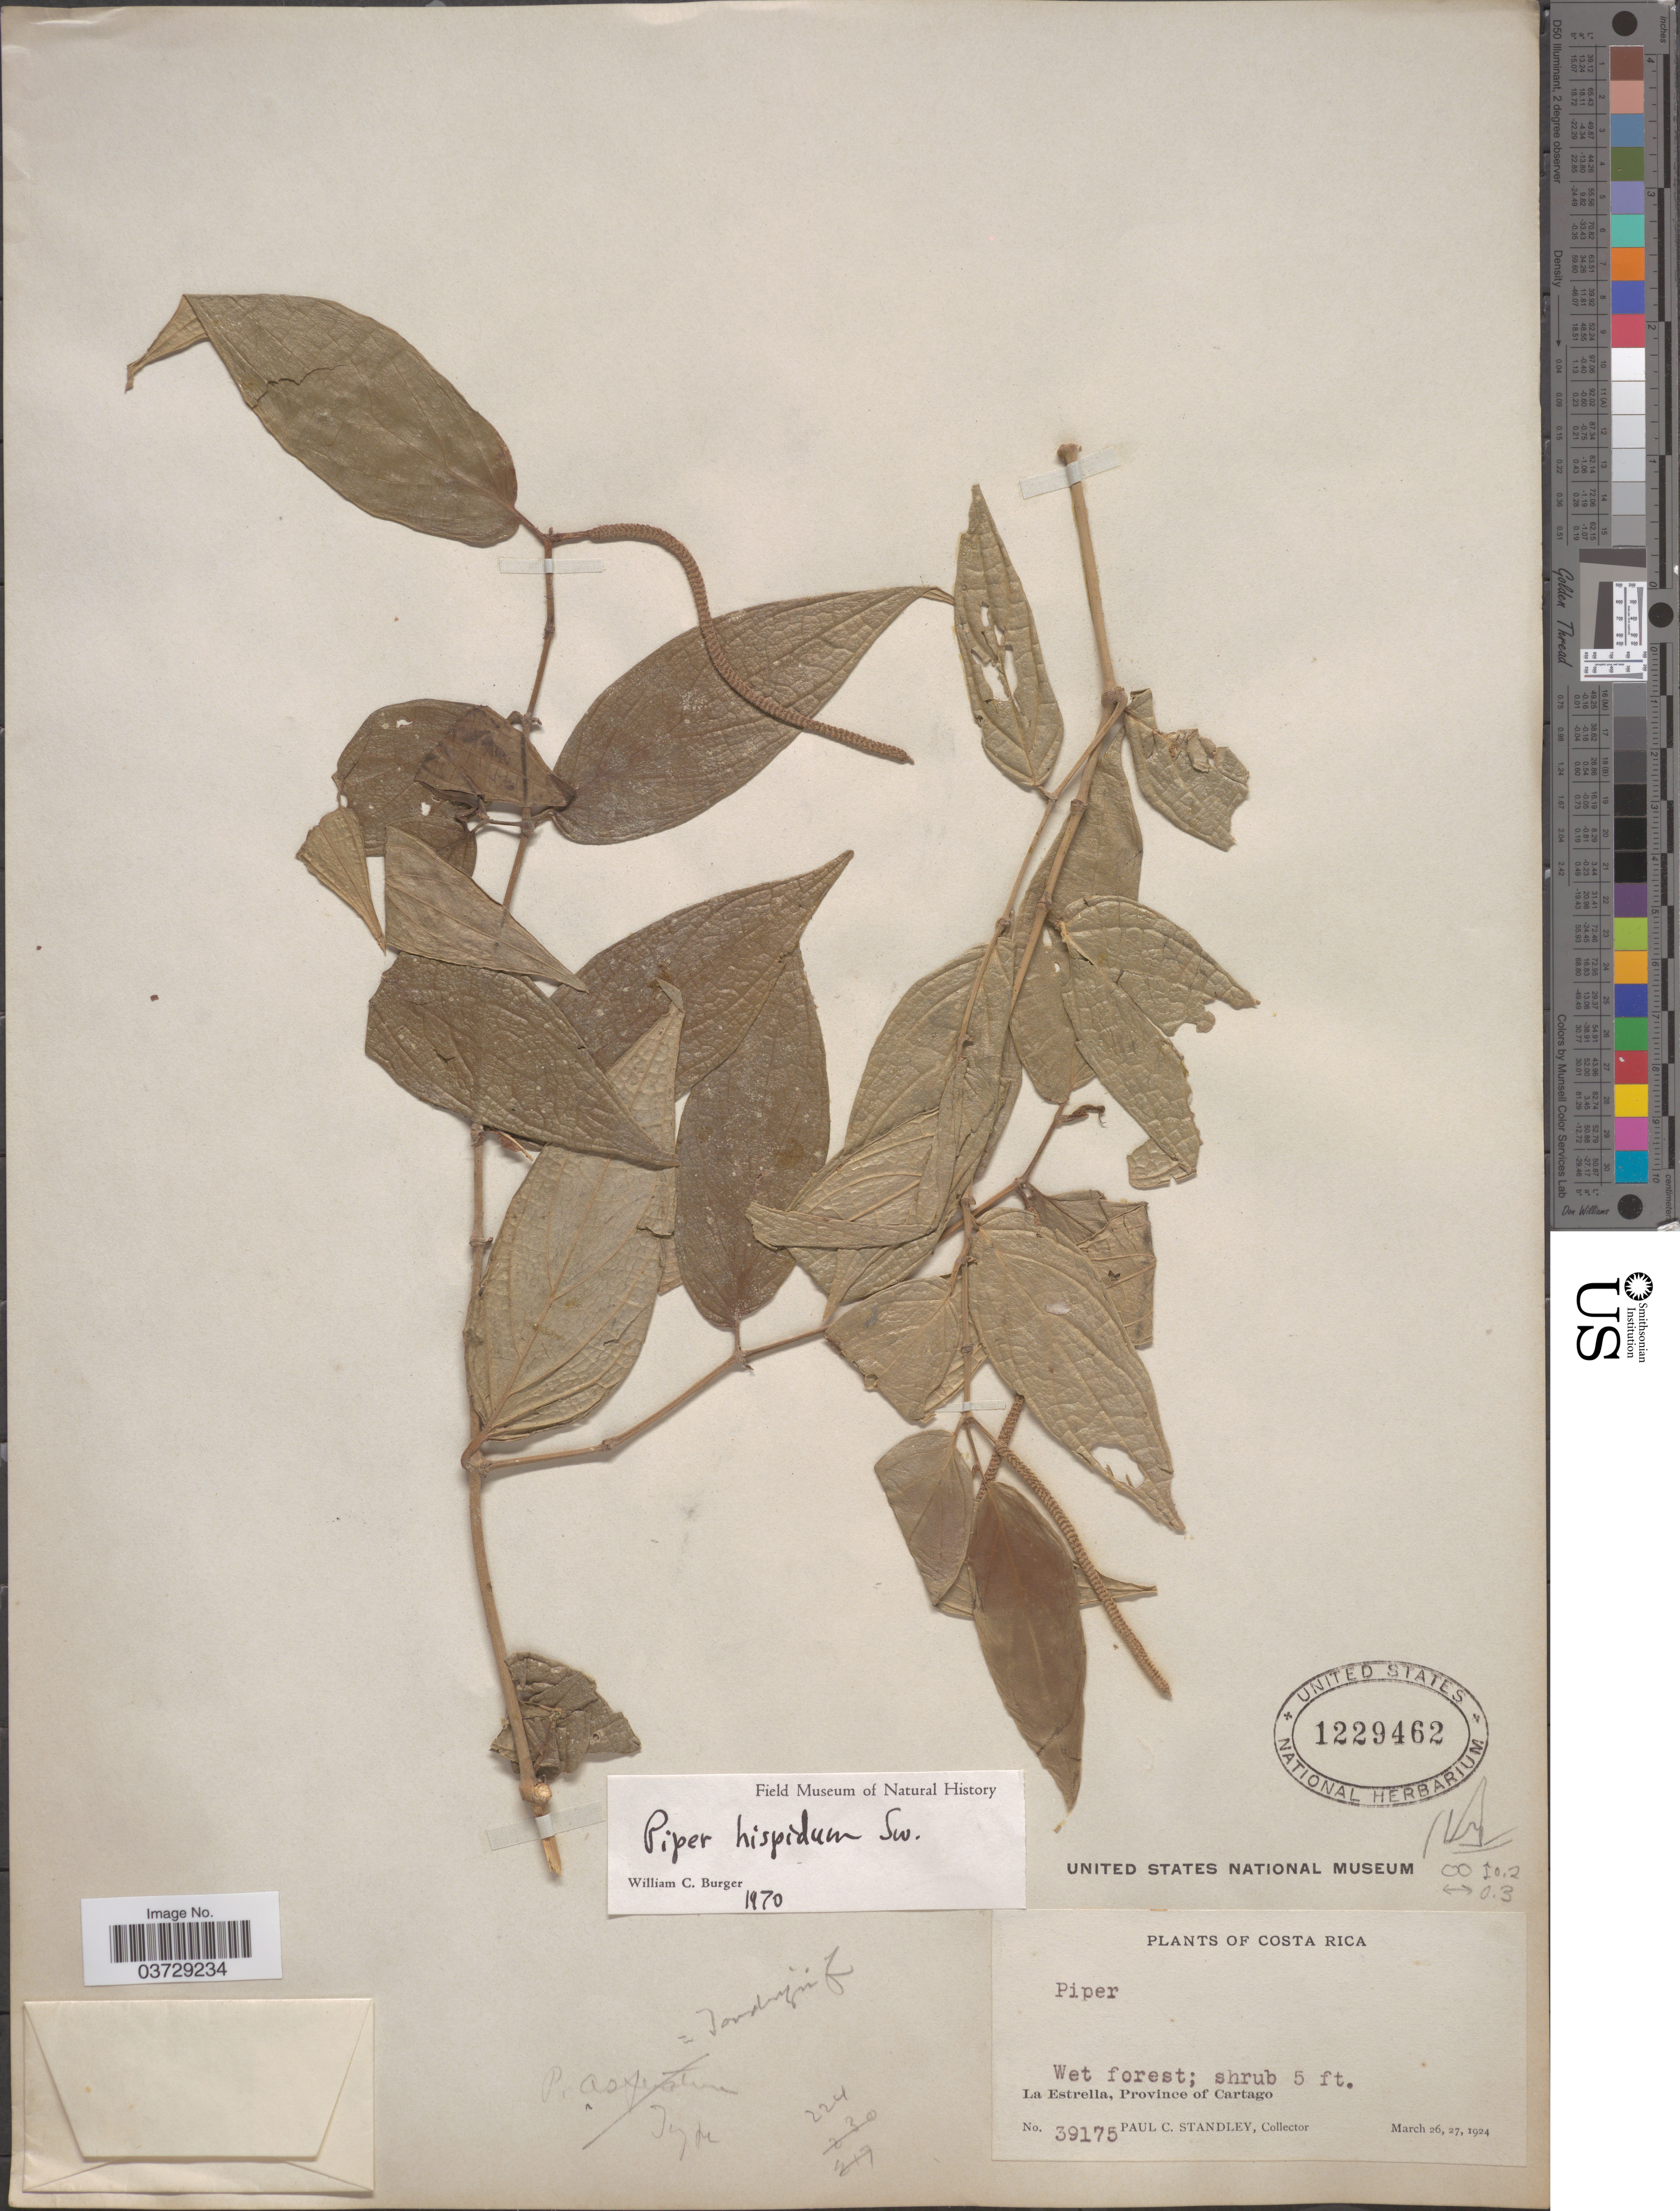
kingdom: Plantae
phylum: Tracheophyta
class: Magnoliopsida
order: Piperales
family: Piperaceae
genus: Piper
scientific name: Piper hispidum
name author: Sw.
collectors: P. C. Standley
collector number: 39175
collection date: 1924-03-26/1924-03-27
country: Costa Rica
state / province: Cartago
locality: La Estrella.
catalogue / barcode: US 1229462